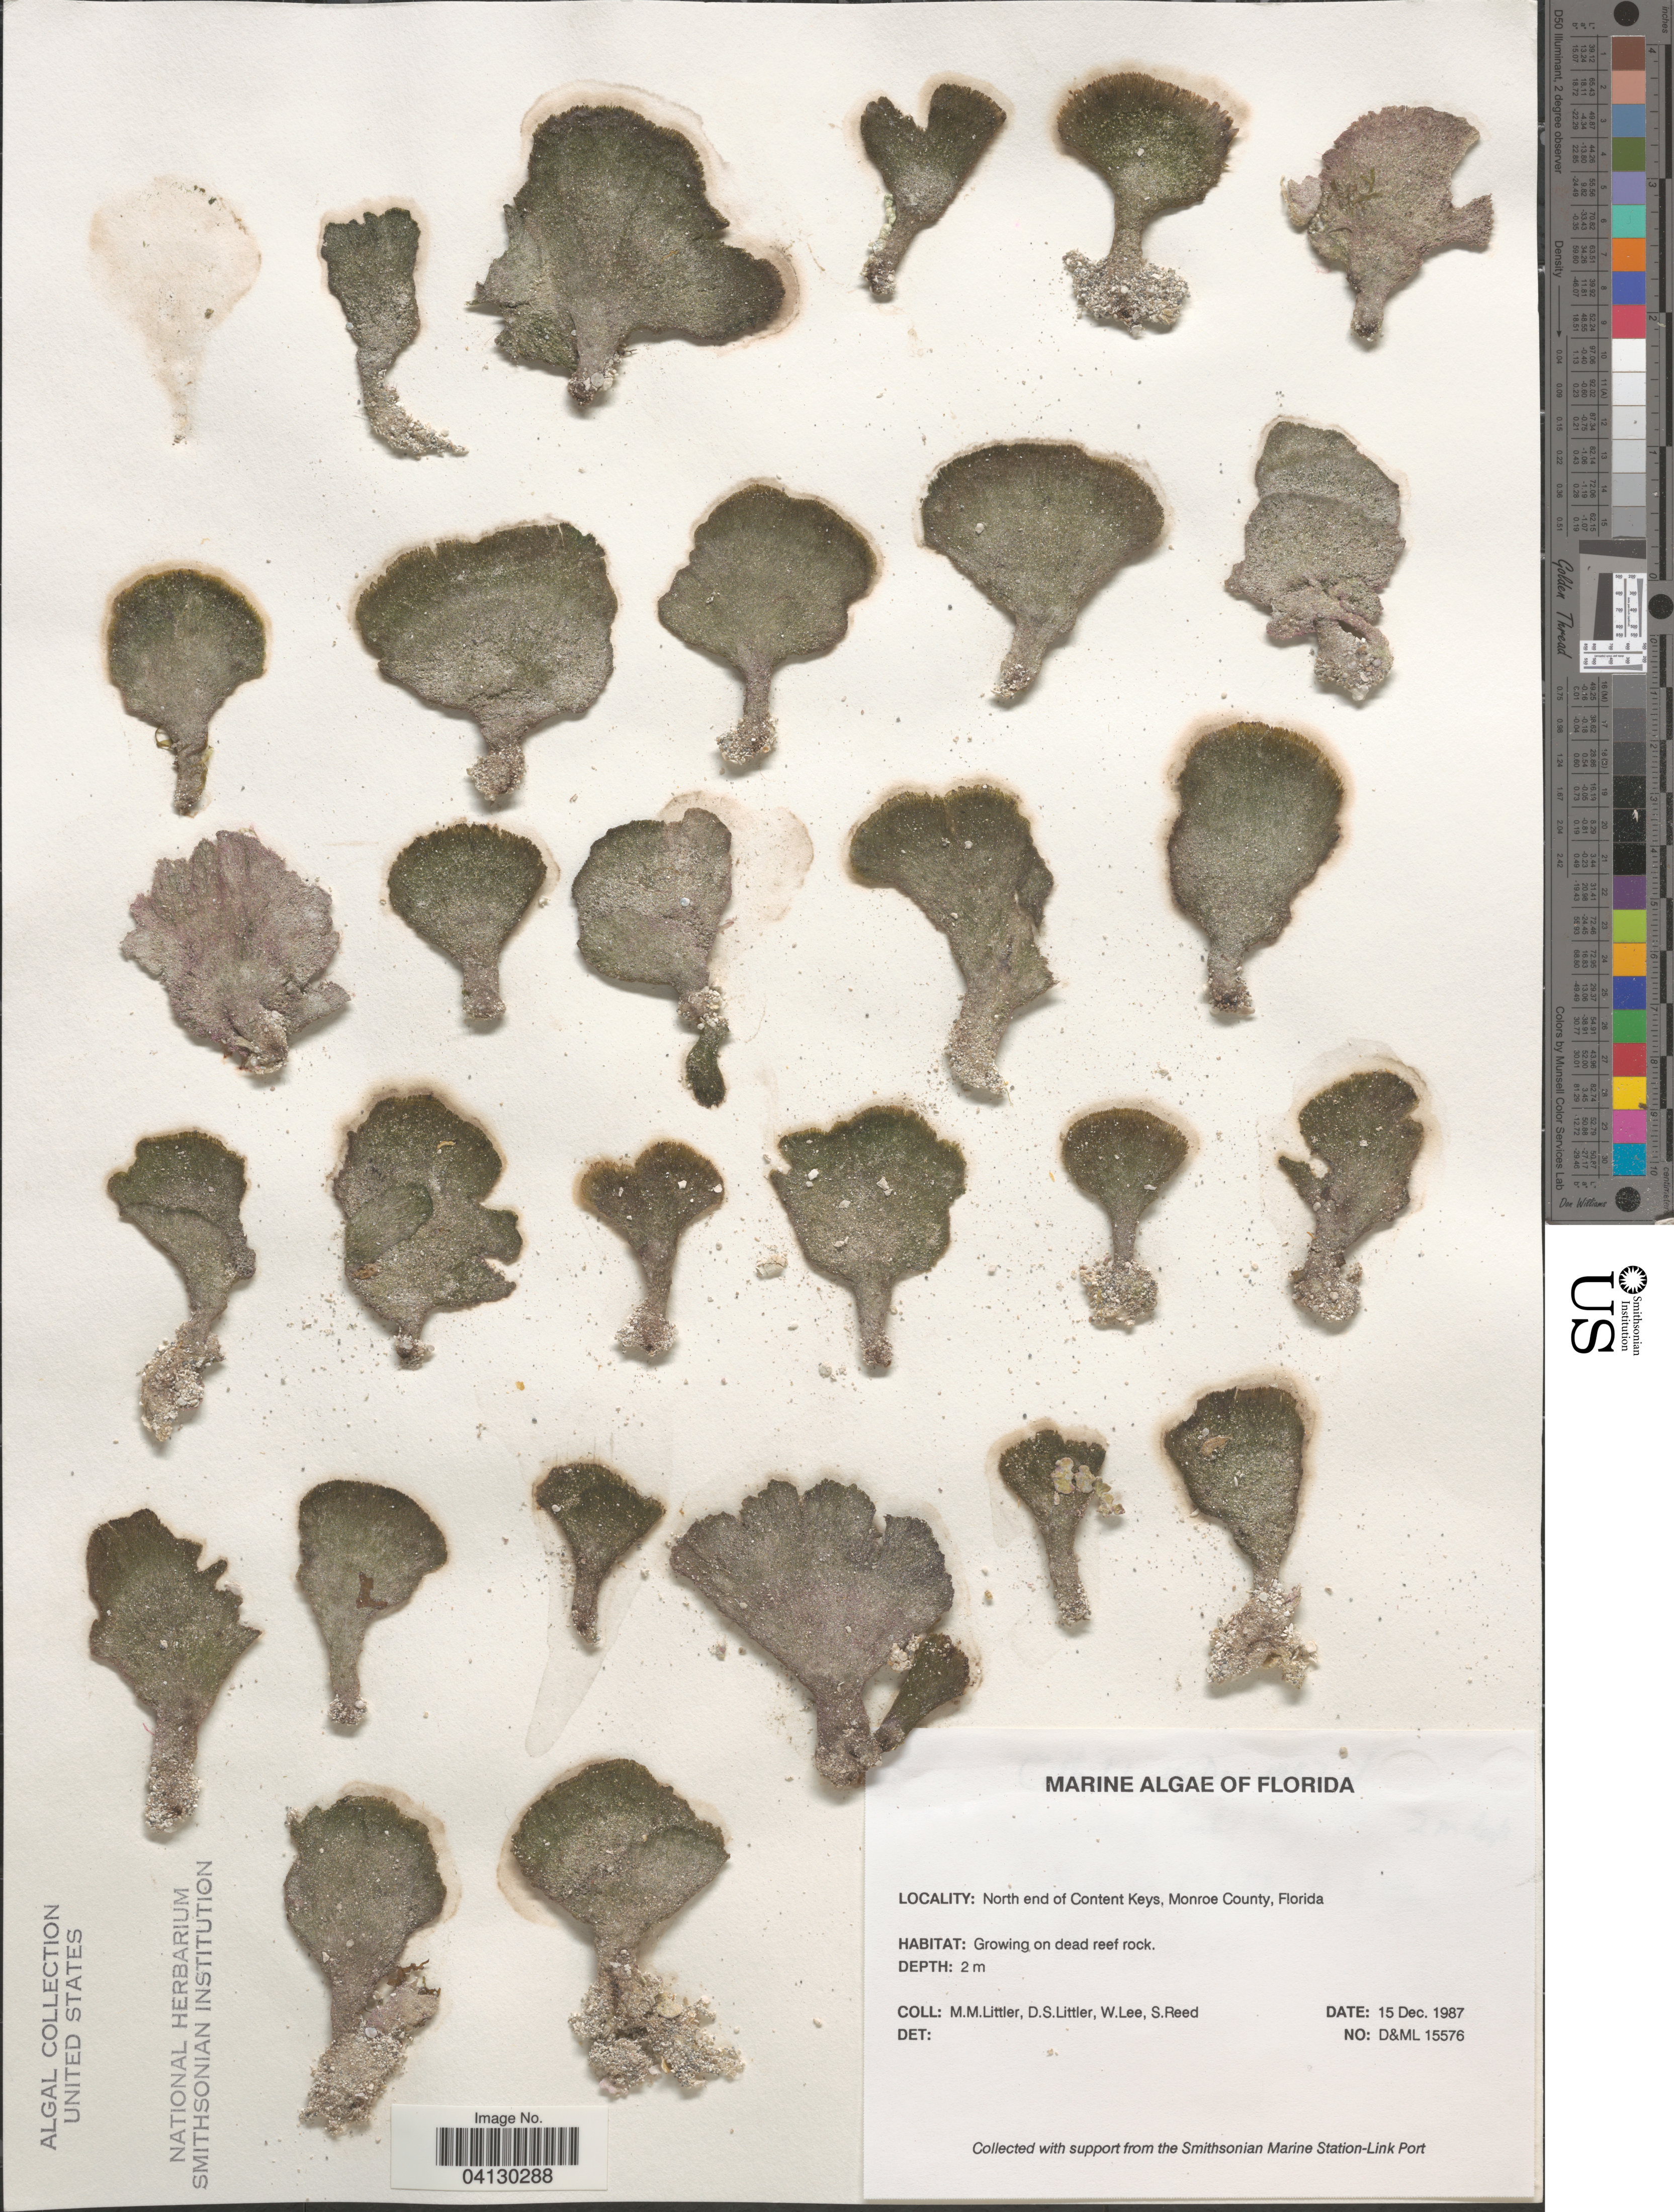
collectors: D. S. Littler, W. Lee & S. Reed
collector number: D&ML15576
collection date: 1987-12-15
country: United States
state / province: Florida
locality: North end of Content Keys, Monroe County.